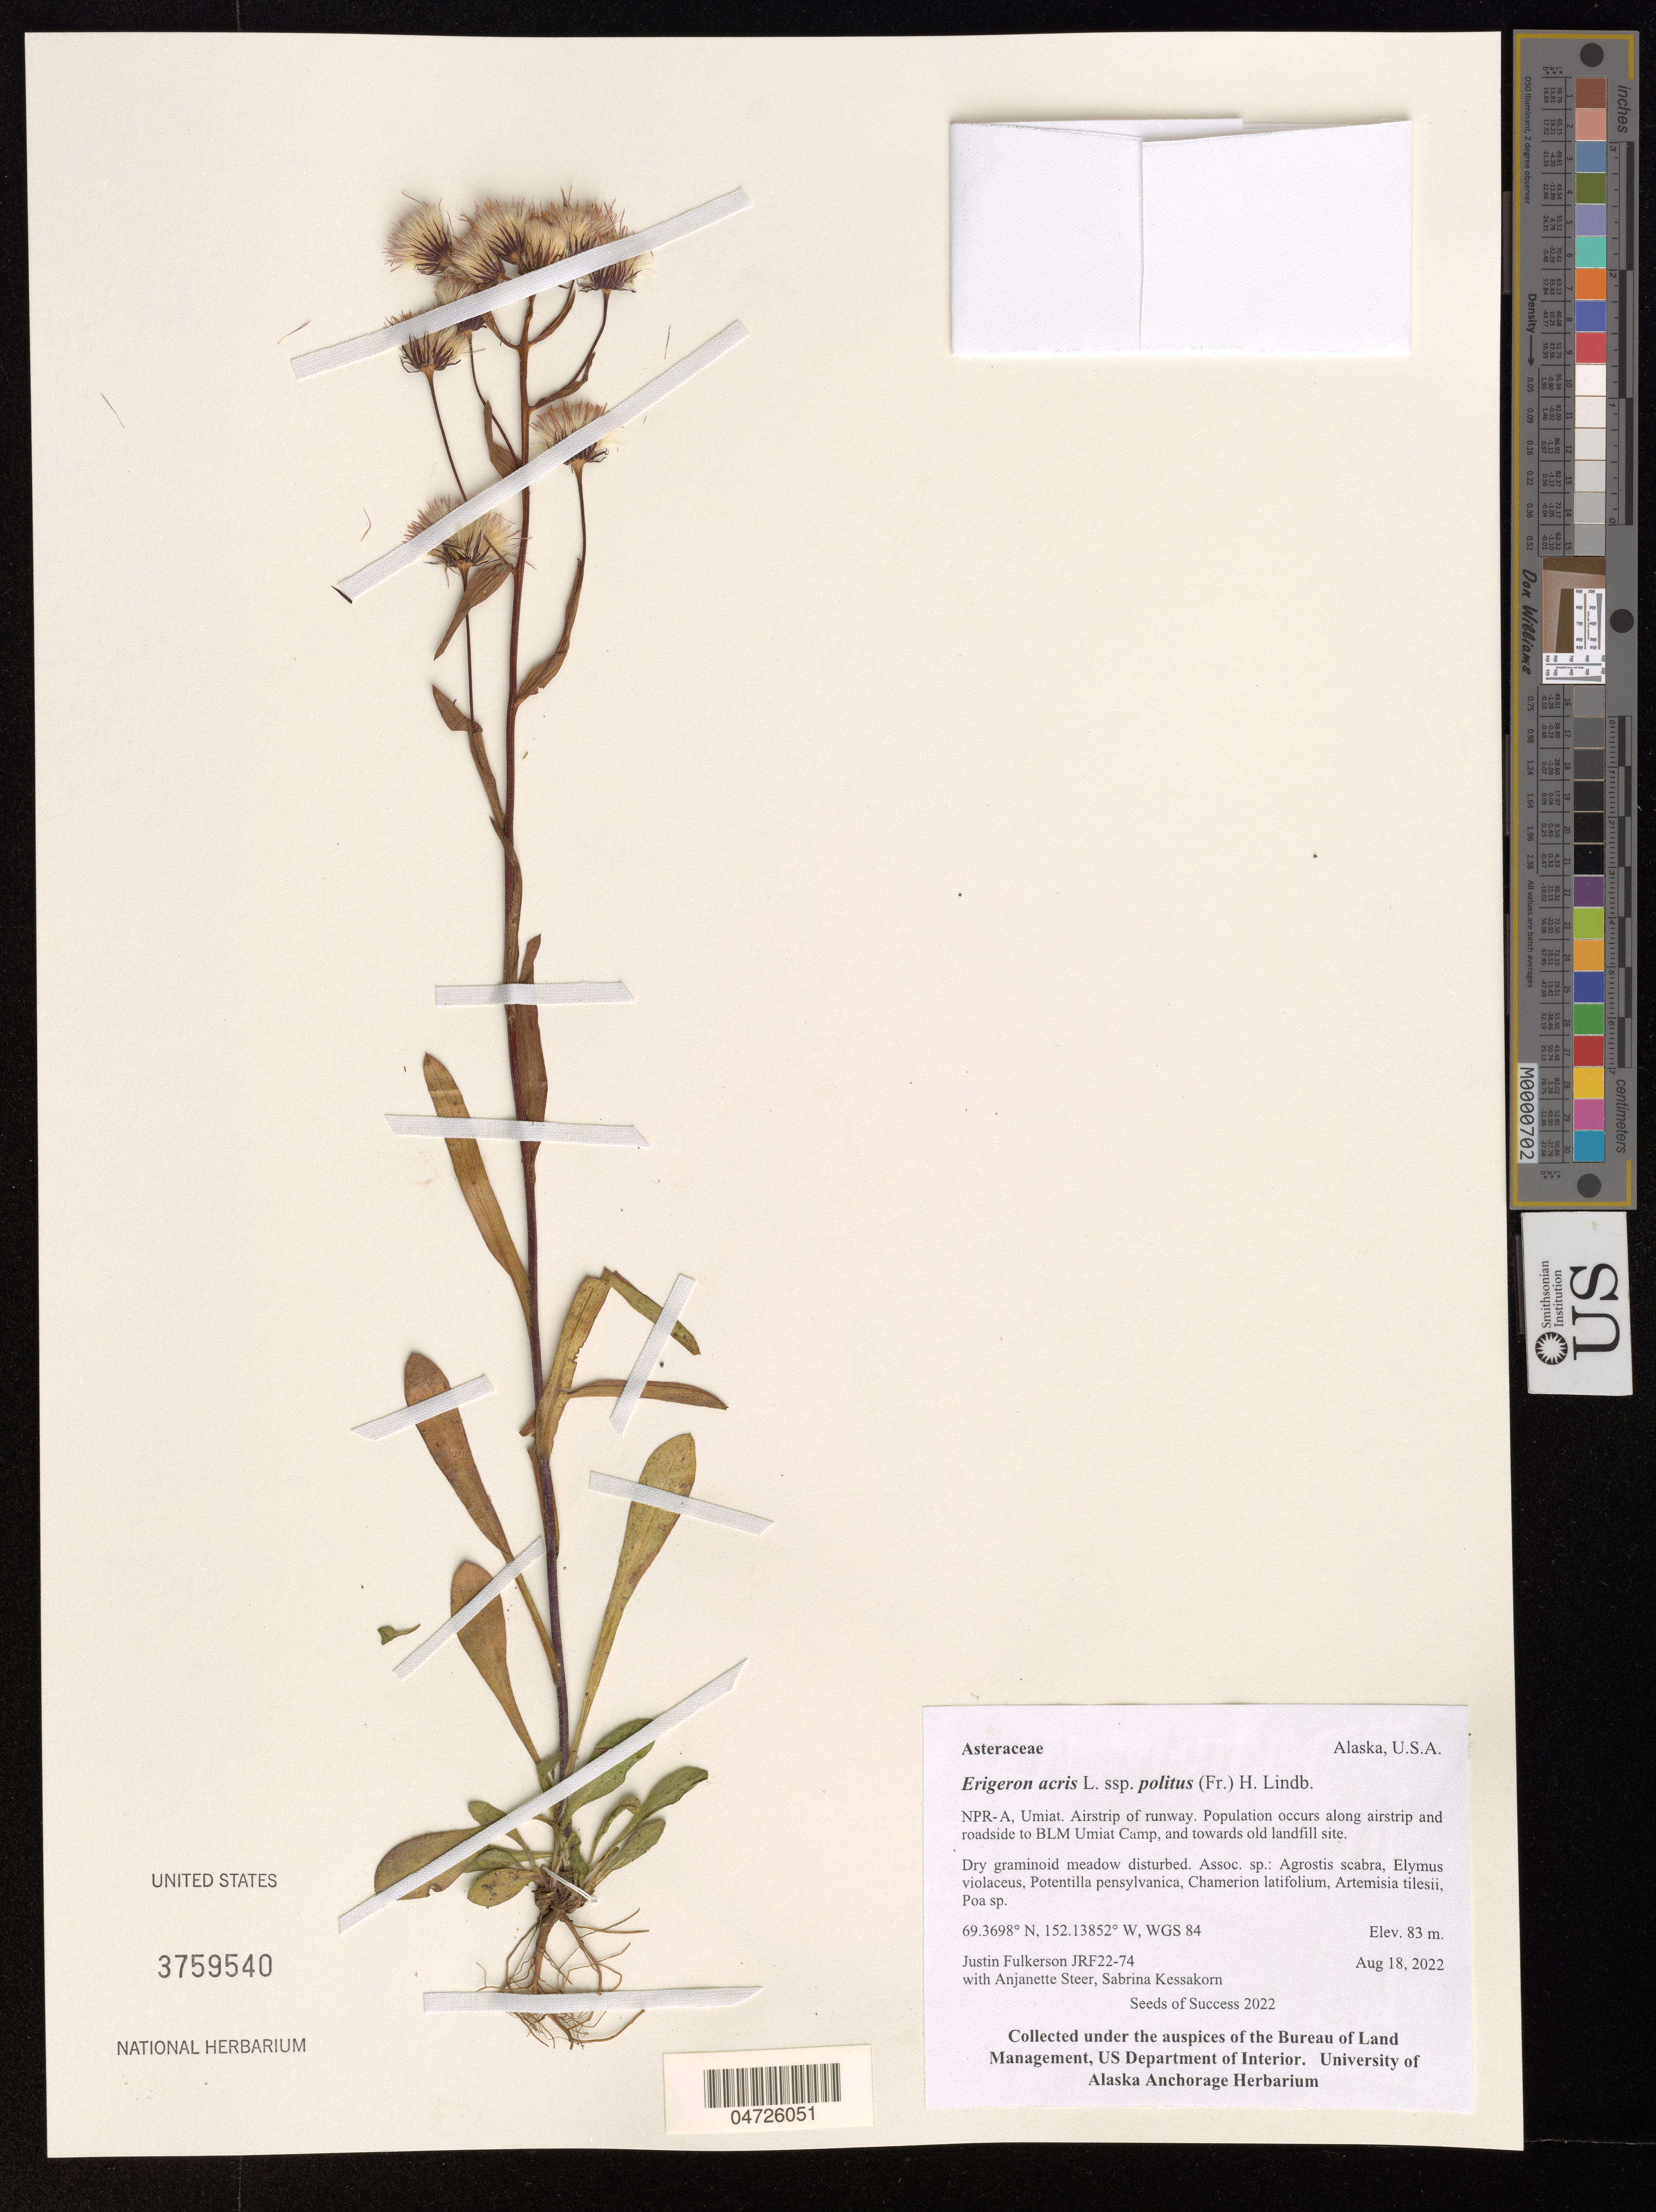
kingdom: Plantae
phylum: Tracheophyta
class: Magnoliopsida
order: Asterales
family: Asteraceae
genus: Erigeron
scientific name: Erigeron acris subsp. politus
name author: (Fr.) H. Lindb.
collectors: J. Fulkerson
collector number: JRF22-74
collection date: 2022-08-18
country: United States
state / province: Alaska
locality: NPR-A, Umiat. Airstrip of runway. Population occurs along airstrip and roadside to BLM Umiat Camp, and towards old landfill site. WGS84.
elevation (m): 83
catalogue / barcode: US 3759540